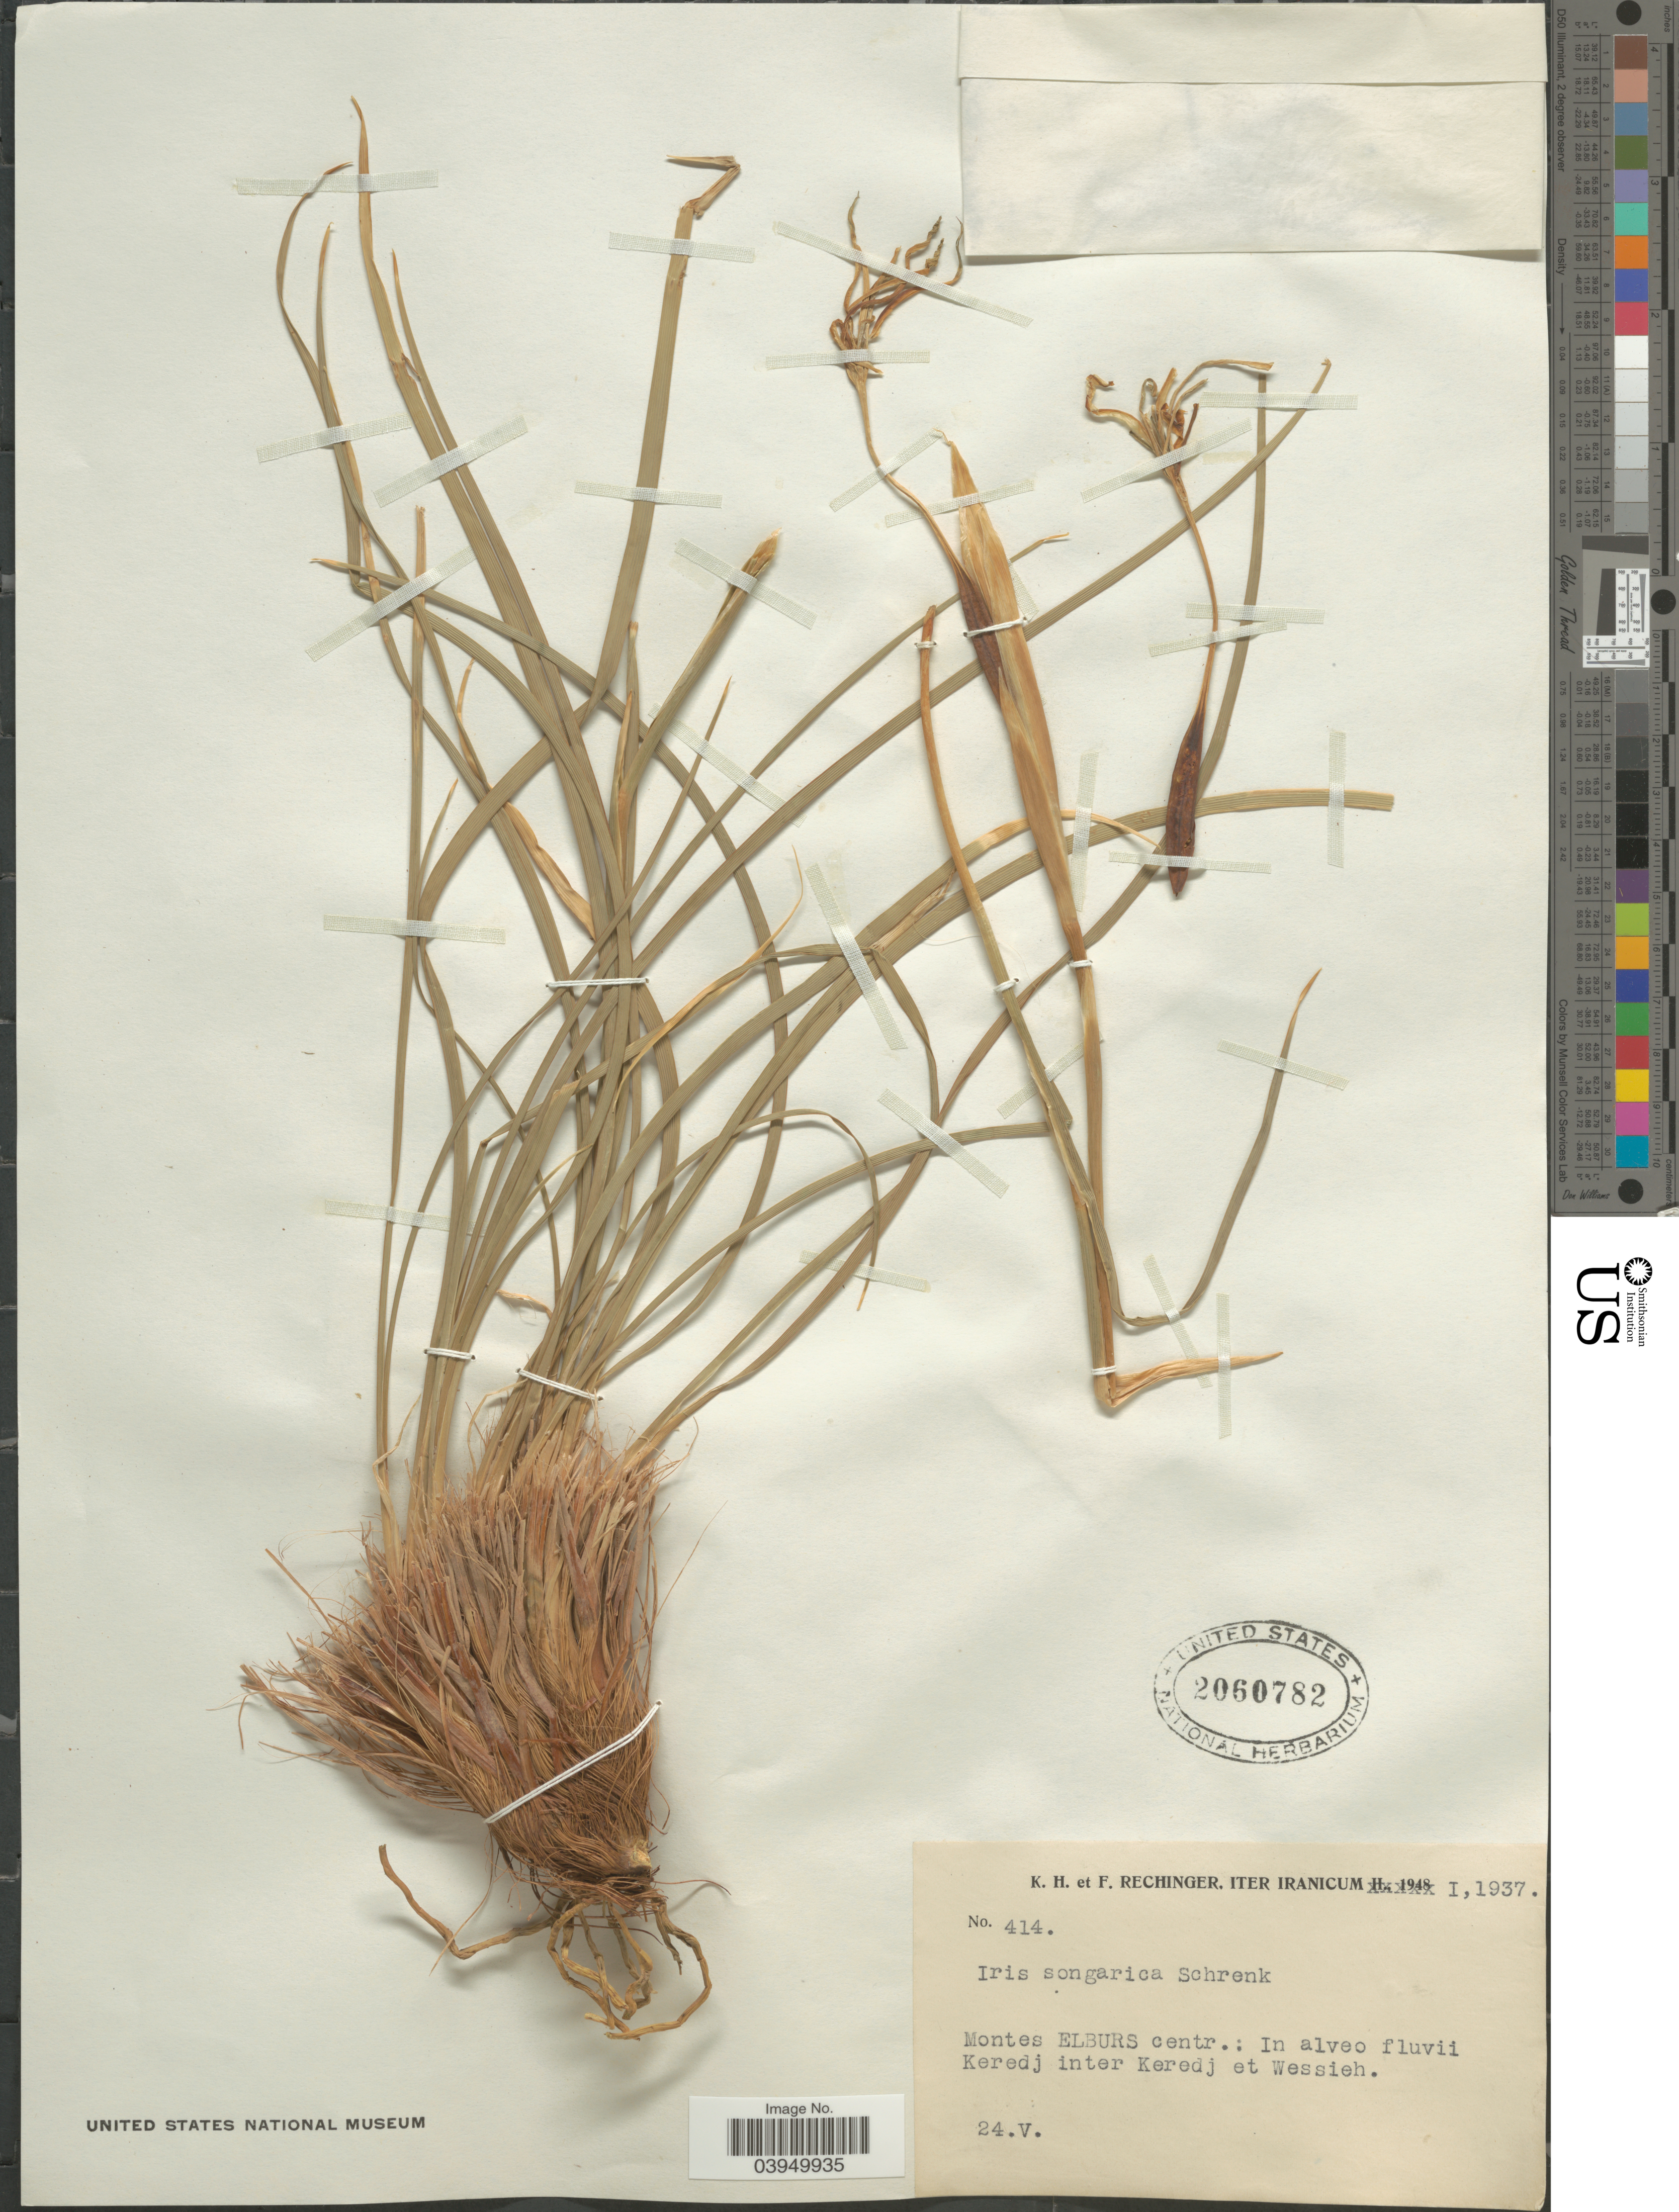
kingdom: Plantae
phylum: Tracheophyta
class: Liliopsida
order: Asparagales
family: Iridaceae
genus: Iris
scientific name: Iris songarica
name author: Schrenk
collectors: K. H. Rechinger & F. Rechinger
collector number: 414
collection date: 1937-05-24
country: Iran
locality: Iter Iranicum. Montes Elburs centr.: In alveo fluvii Keredj inter Keredj et Wessieh.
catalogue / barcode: US 2060782